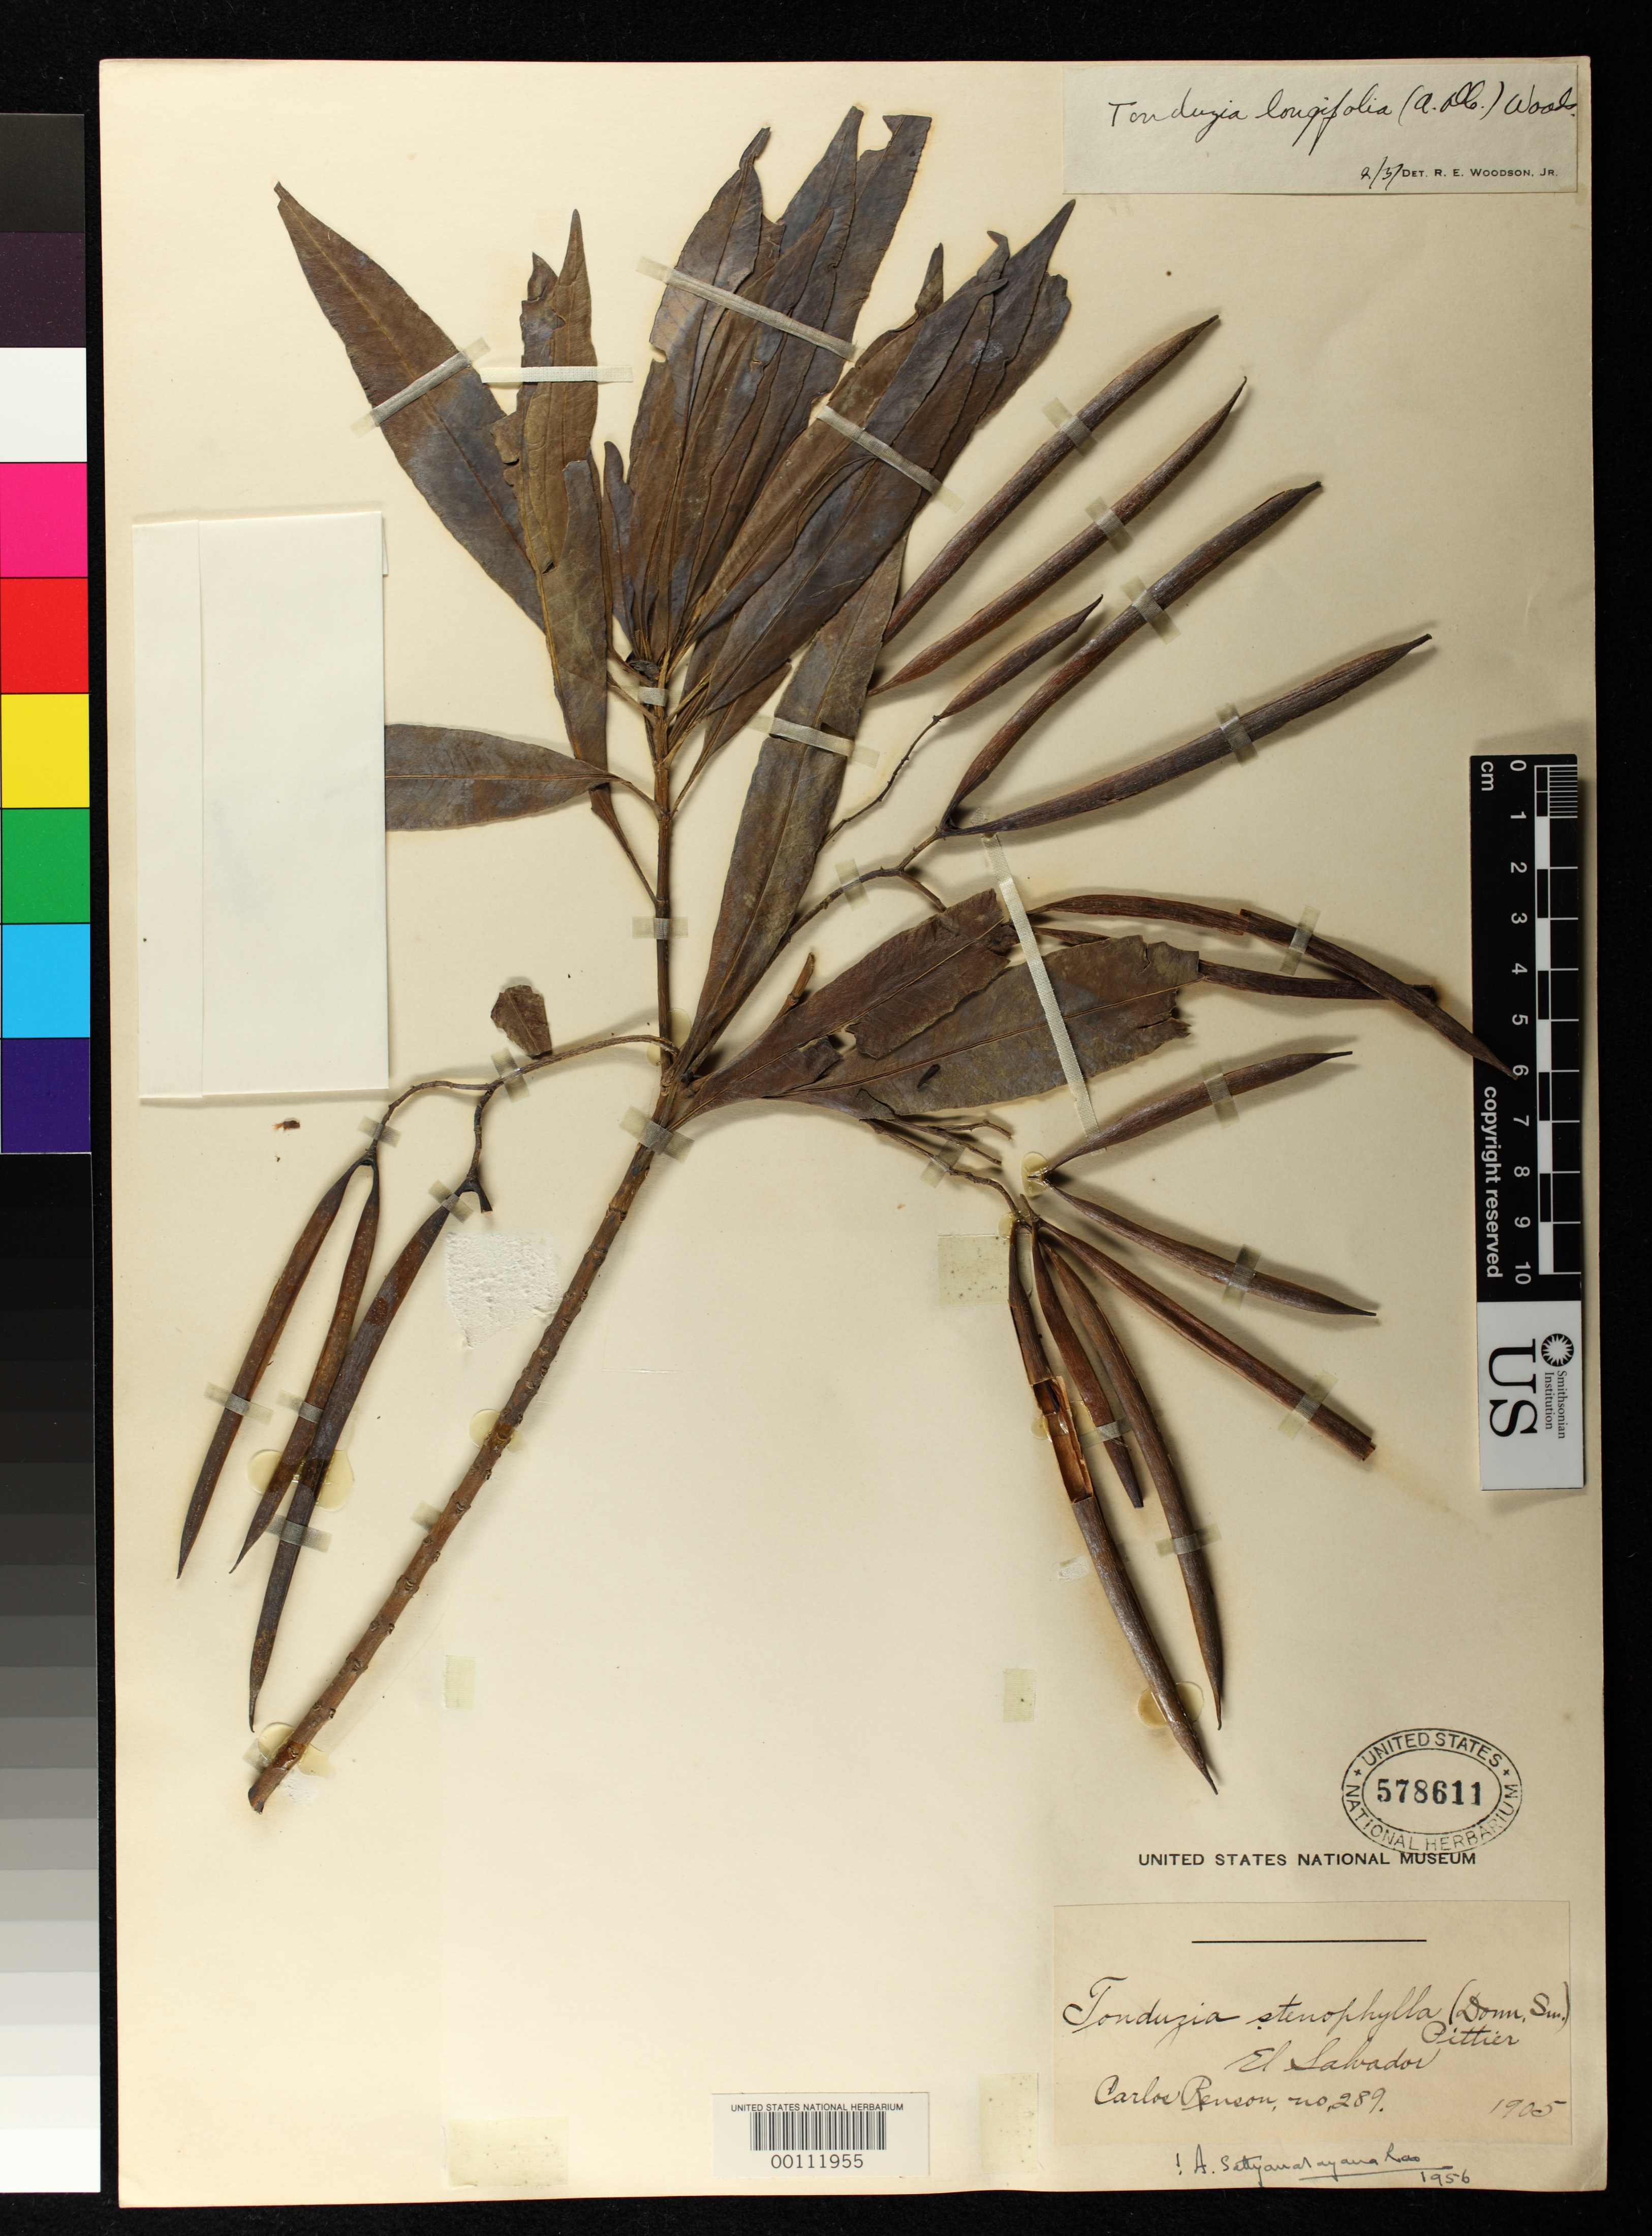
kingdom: Plantae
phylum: Tracheophyta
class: Magnoliopsida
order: Gentianales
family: Apocynaceae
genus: Rauvolfia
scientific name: Rauvolfia stenophylla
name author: Donn. Sm.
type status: Holotype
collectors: C. Renson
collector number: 289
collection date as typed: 1905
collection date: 1905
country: El Salvador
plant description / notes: Presumably the holotype. Protologue, "Typum in herb. Musei Nationalis vidi".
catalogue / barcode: US 578611